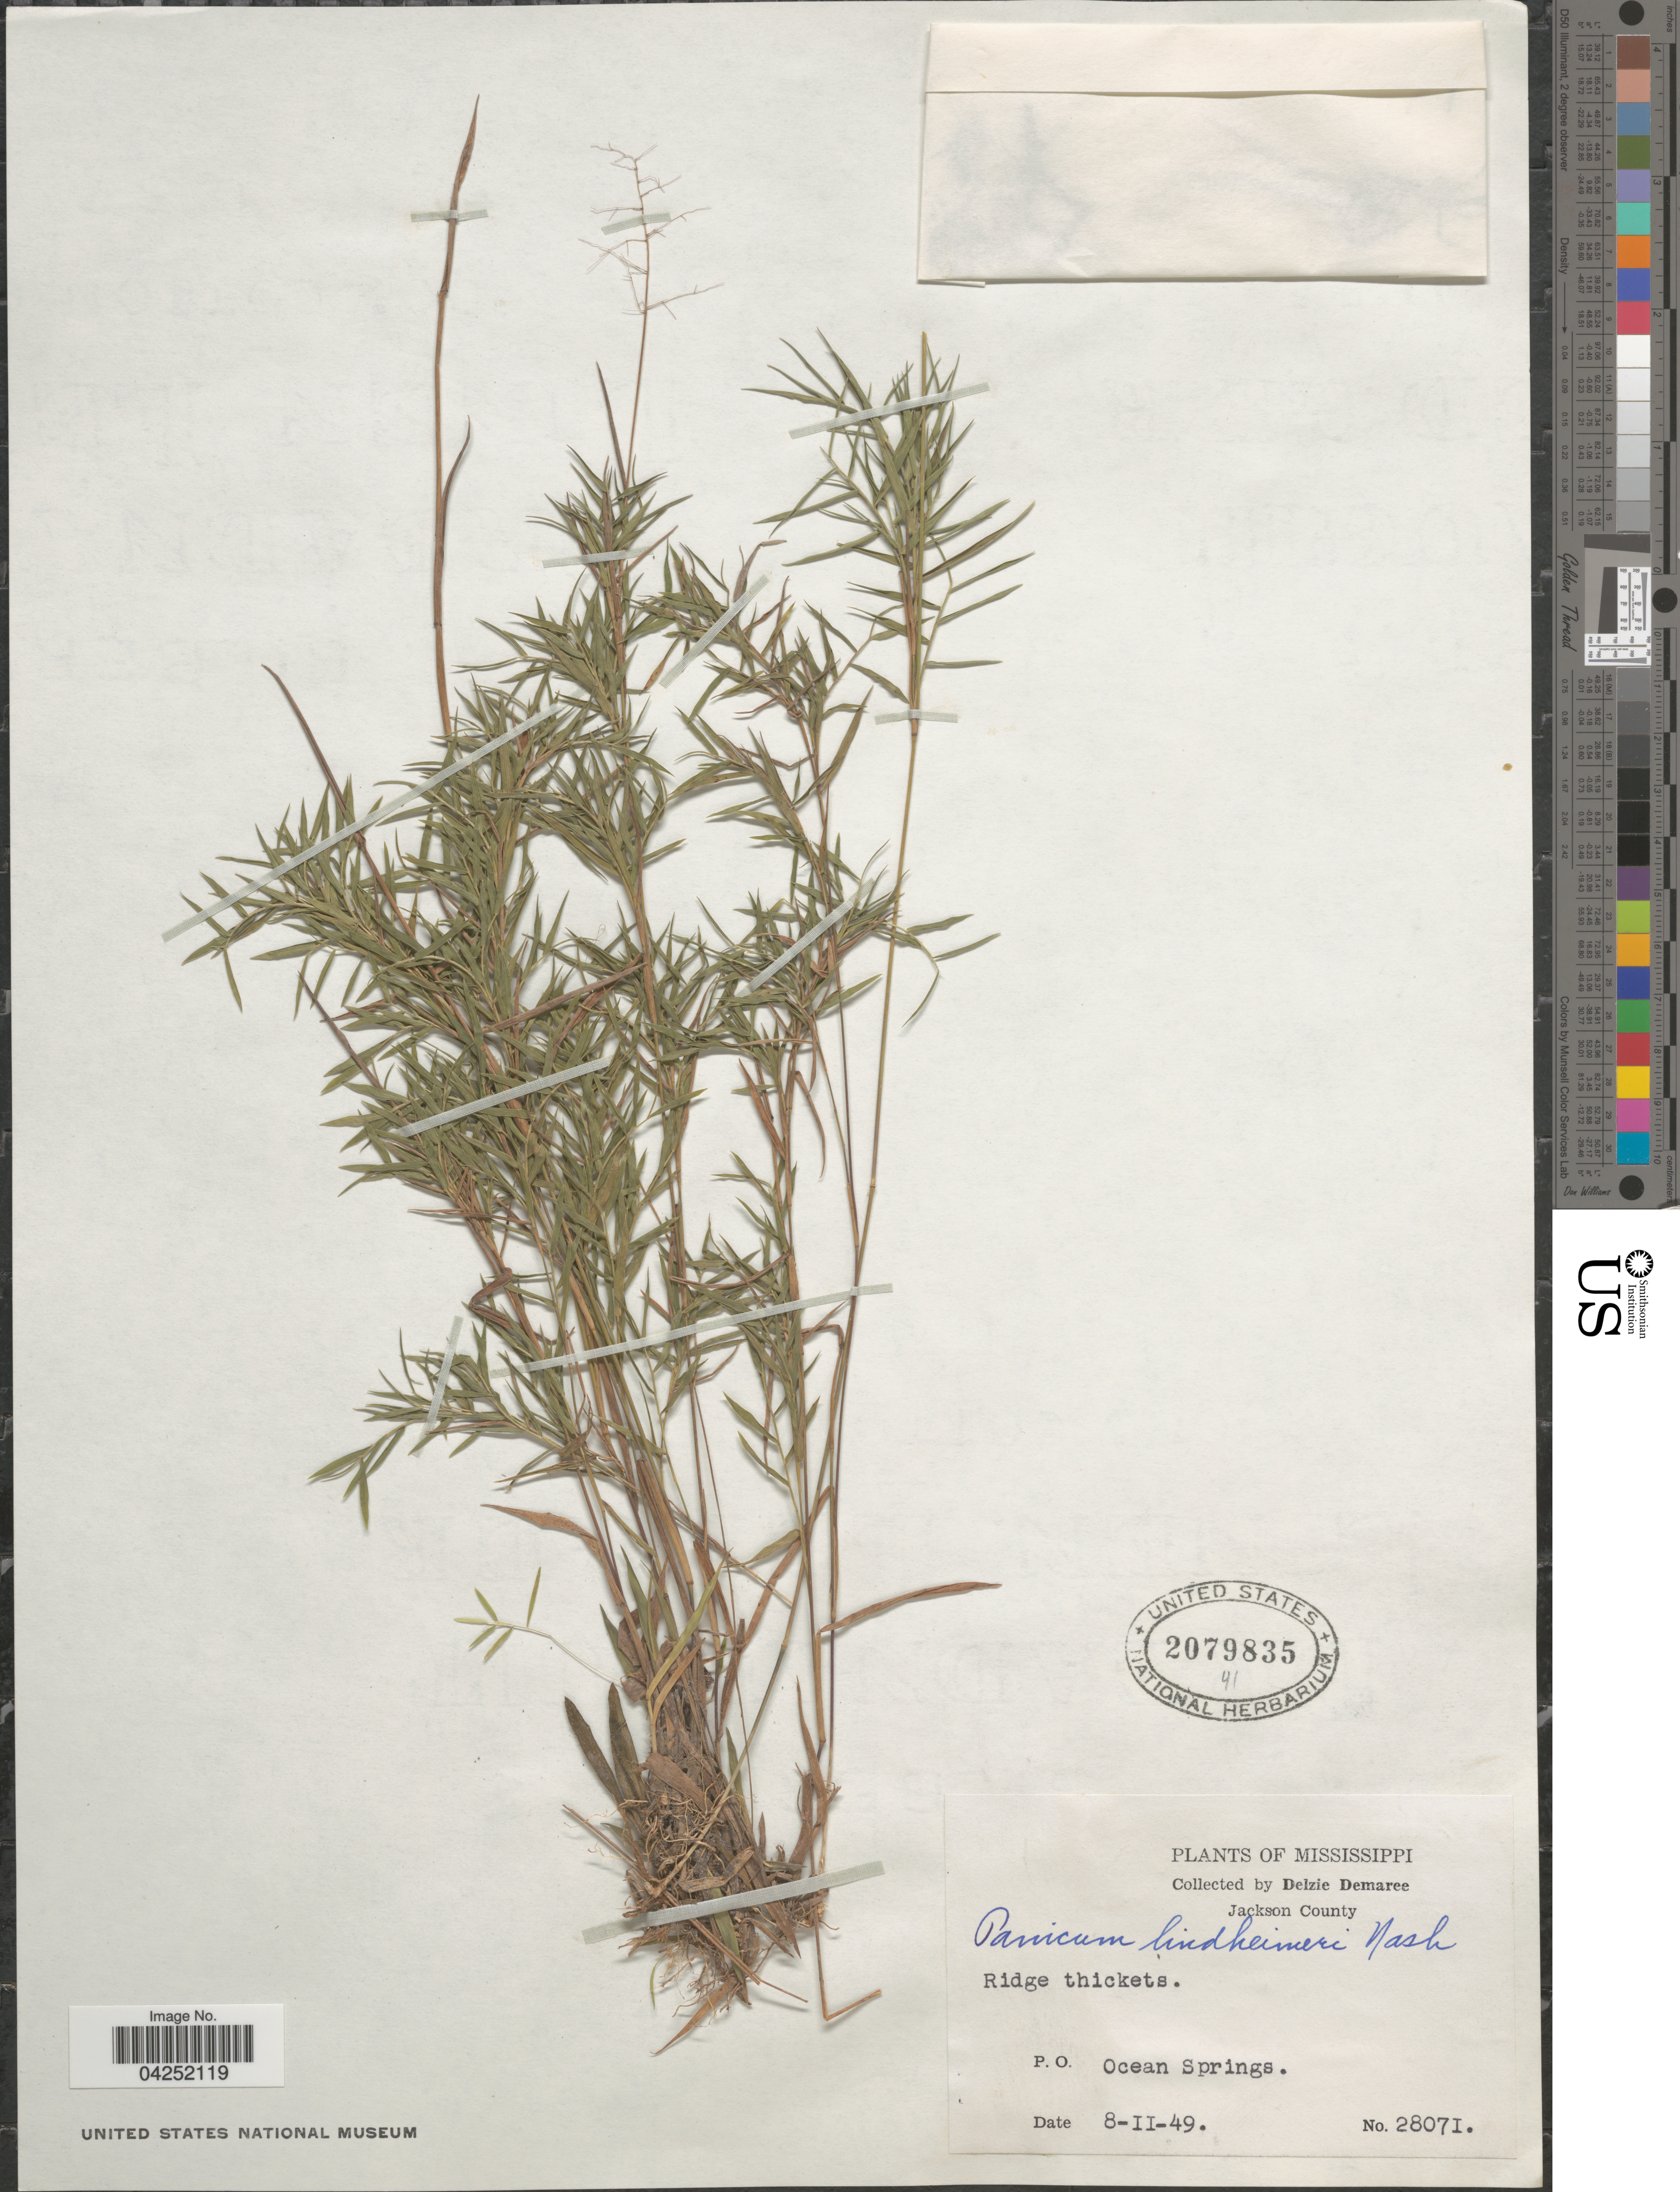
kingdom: Plantae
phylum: Tracheophyta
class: Liliopsida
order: Poales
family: Poaceae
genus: Dichanthelium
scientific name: Dichanthelium acuminatum var. lindheimeri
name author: (Nash) Gould & C.A. Clark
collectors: D. Demaree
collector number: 28071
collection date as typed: Transcribed d/m/y: 11/8/49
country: United States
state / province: Mississippi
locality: Jackson County. Ridge thickets. P. O. Ocean Springs.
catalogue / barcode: US 2079835